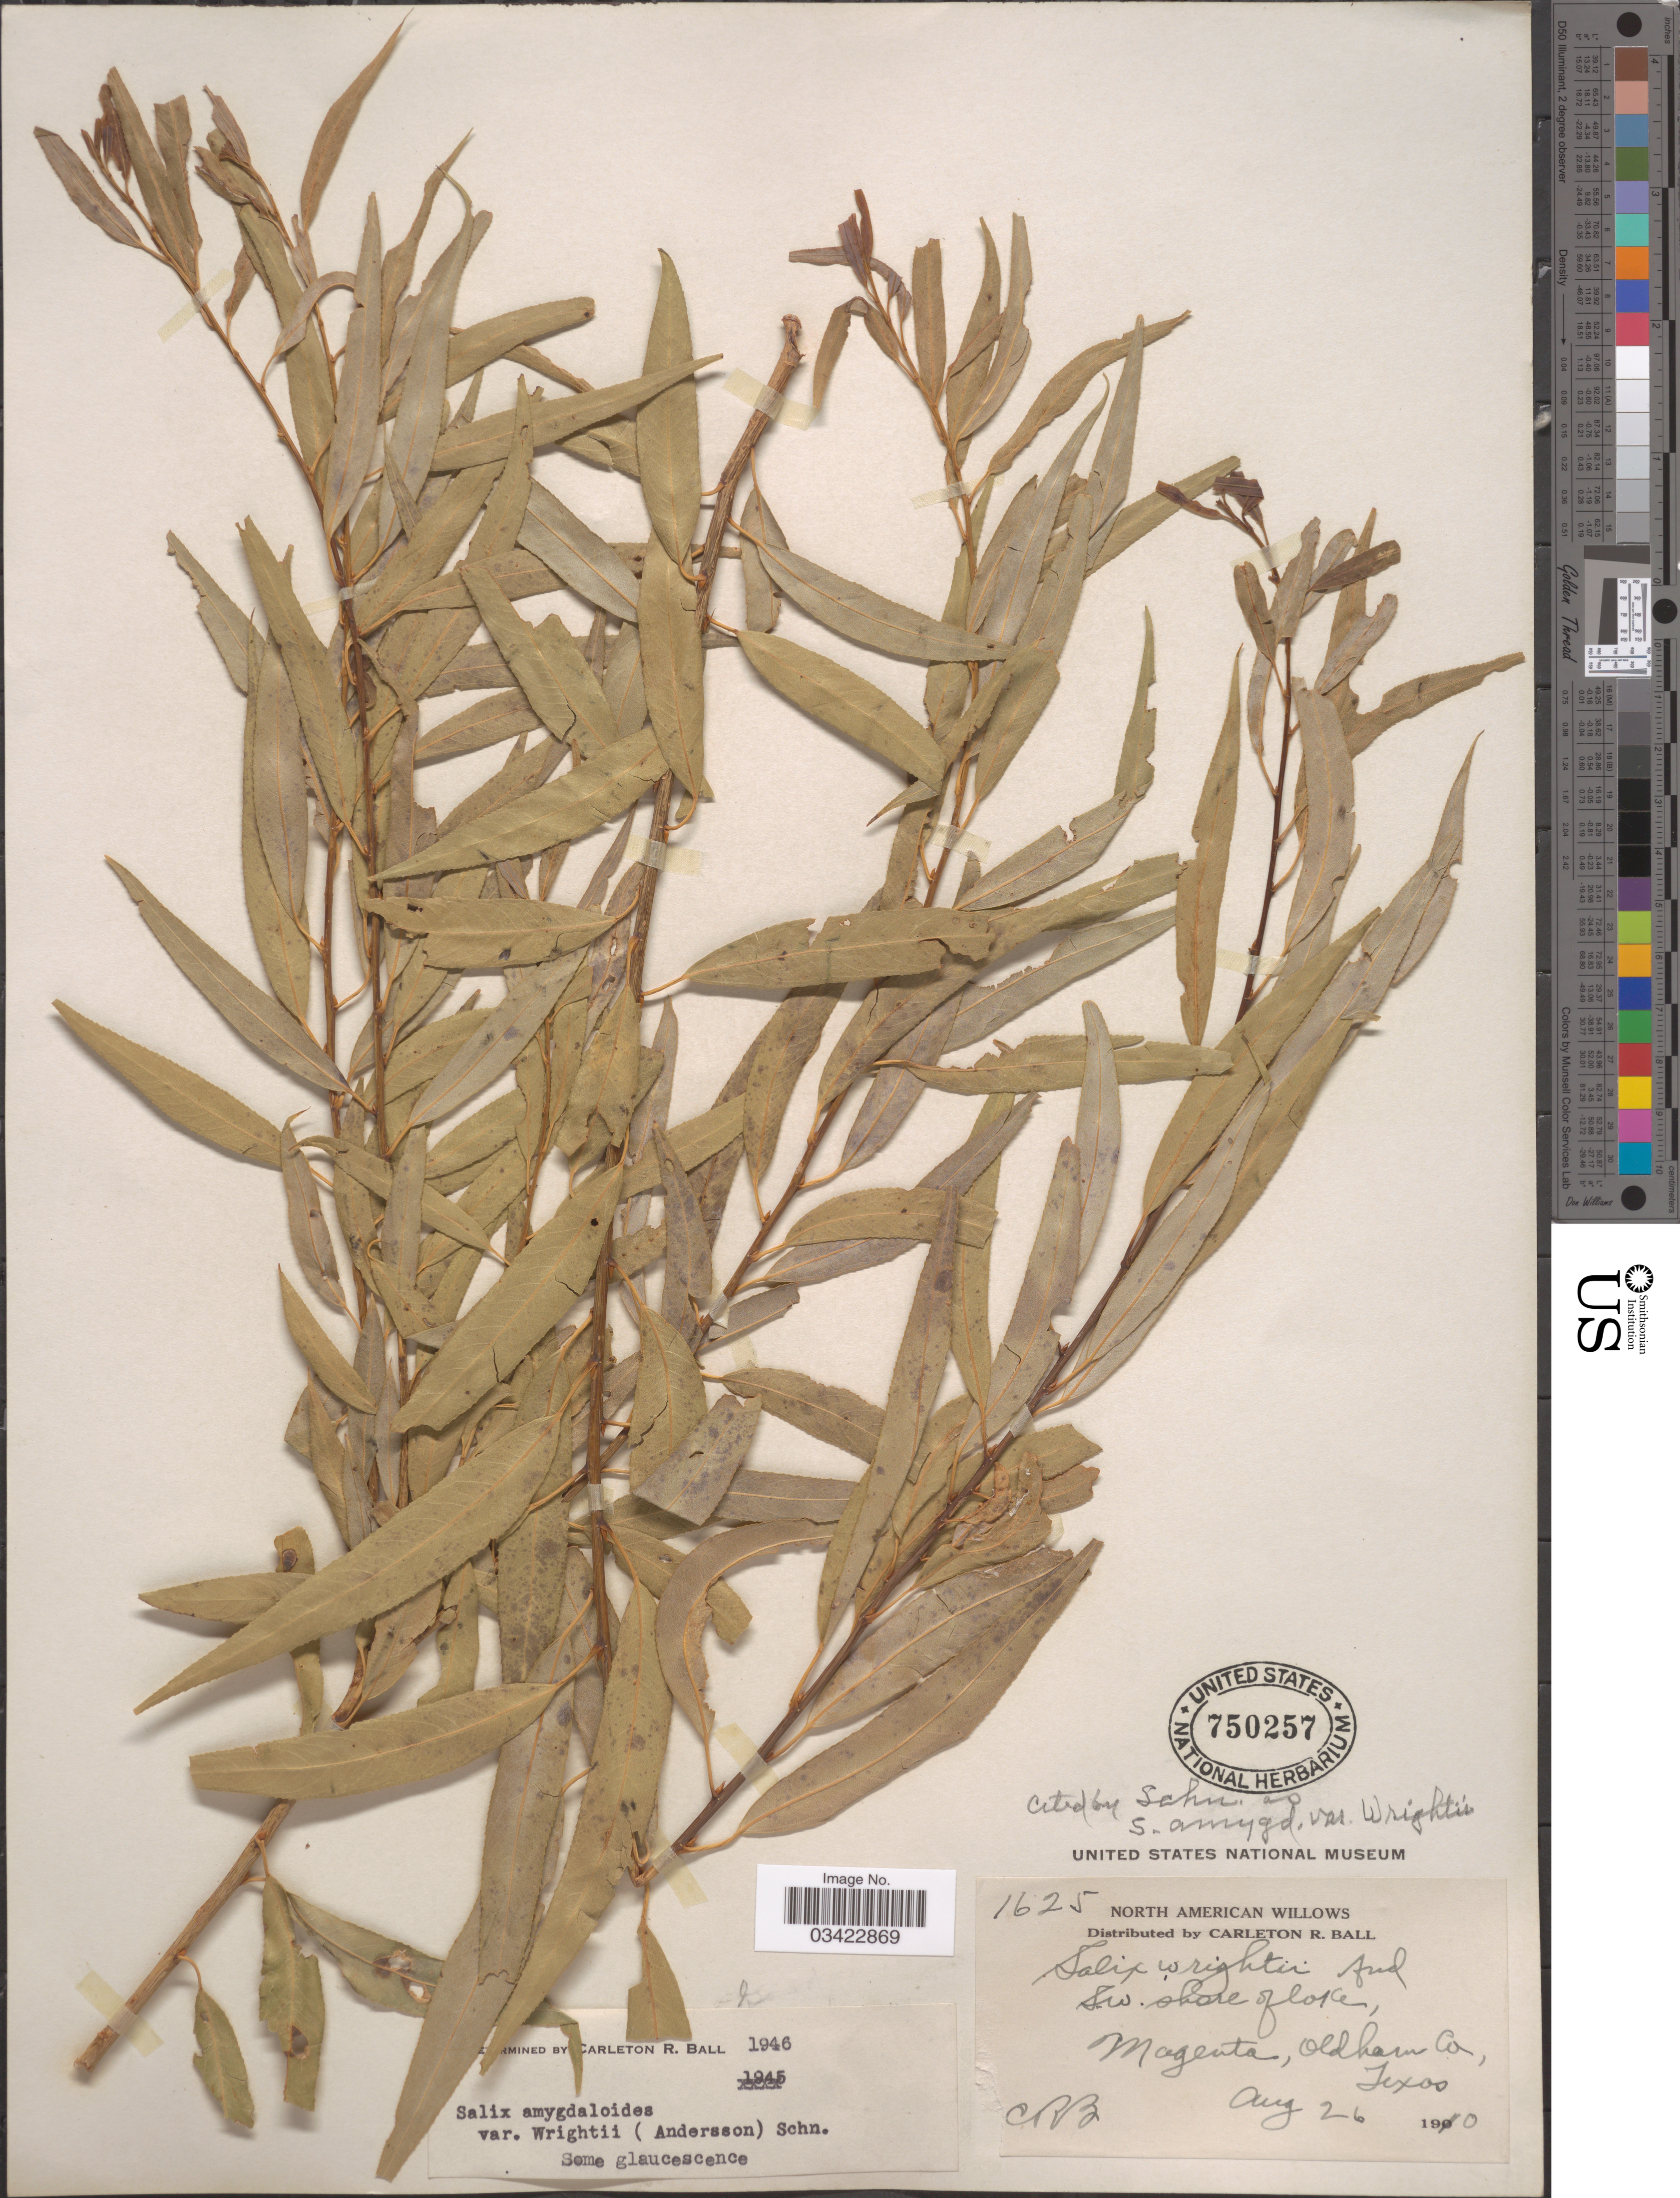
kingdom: Plantae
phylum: Tracheophyta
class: Magnoliopsida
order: Malpighiales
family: Salicaceae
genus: Salix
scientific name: Salix amygdaloides var. wrightii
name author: (Andersson) C.K. Schneid.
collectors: C. R. Ball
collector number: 1625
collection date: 1910-08-26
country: United States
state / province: Texas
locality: SW. shore of lake. Magenta, Oldham Co.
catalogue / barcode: US 750257